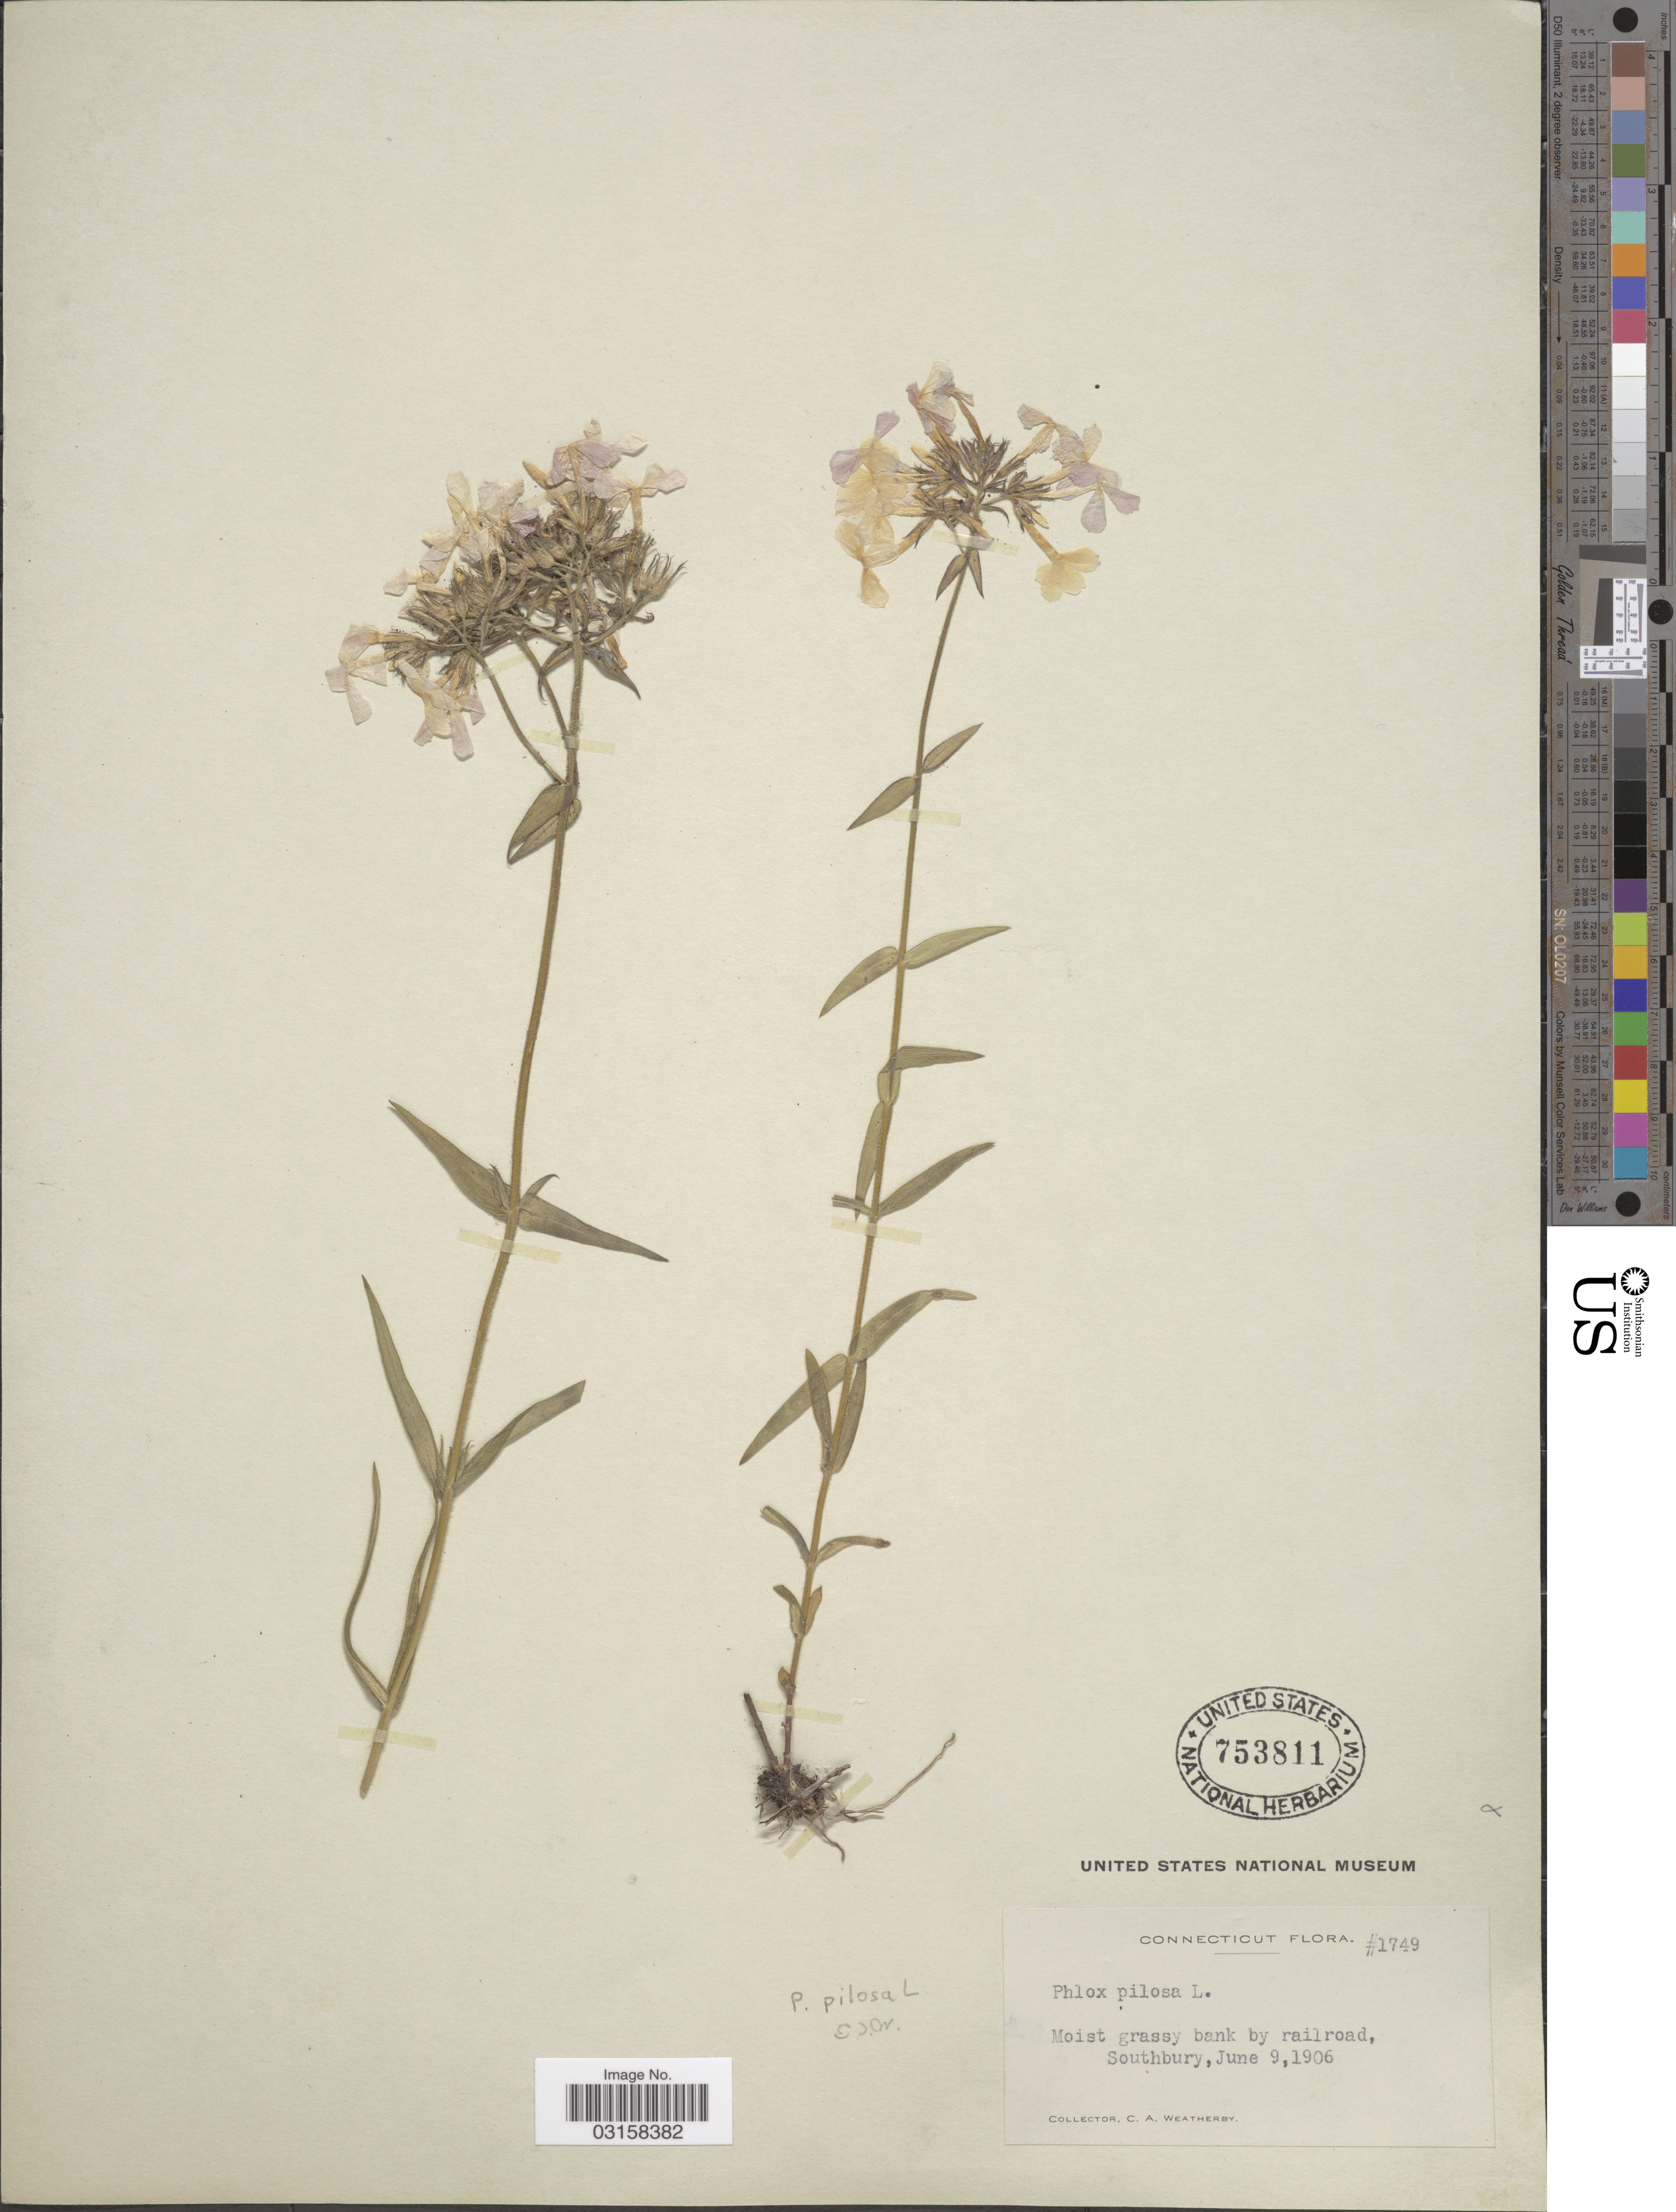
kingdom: Plantae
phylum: Tracheophyta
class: Magnoliopsida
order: Ericales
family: Polemoniaceae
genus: Phlox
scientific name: Phlox pilosa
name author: L.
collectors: C. A. Weatherby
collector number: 1749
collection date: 1906-06-09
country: United States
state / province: Connecticut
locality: Southbury.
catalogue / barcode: US 753811